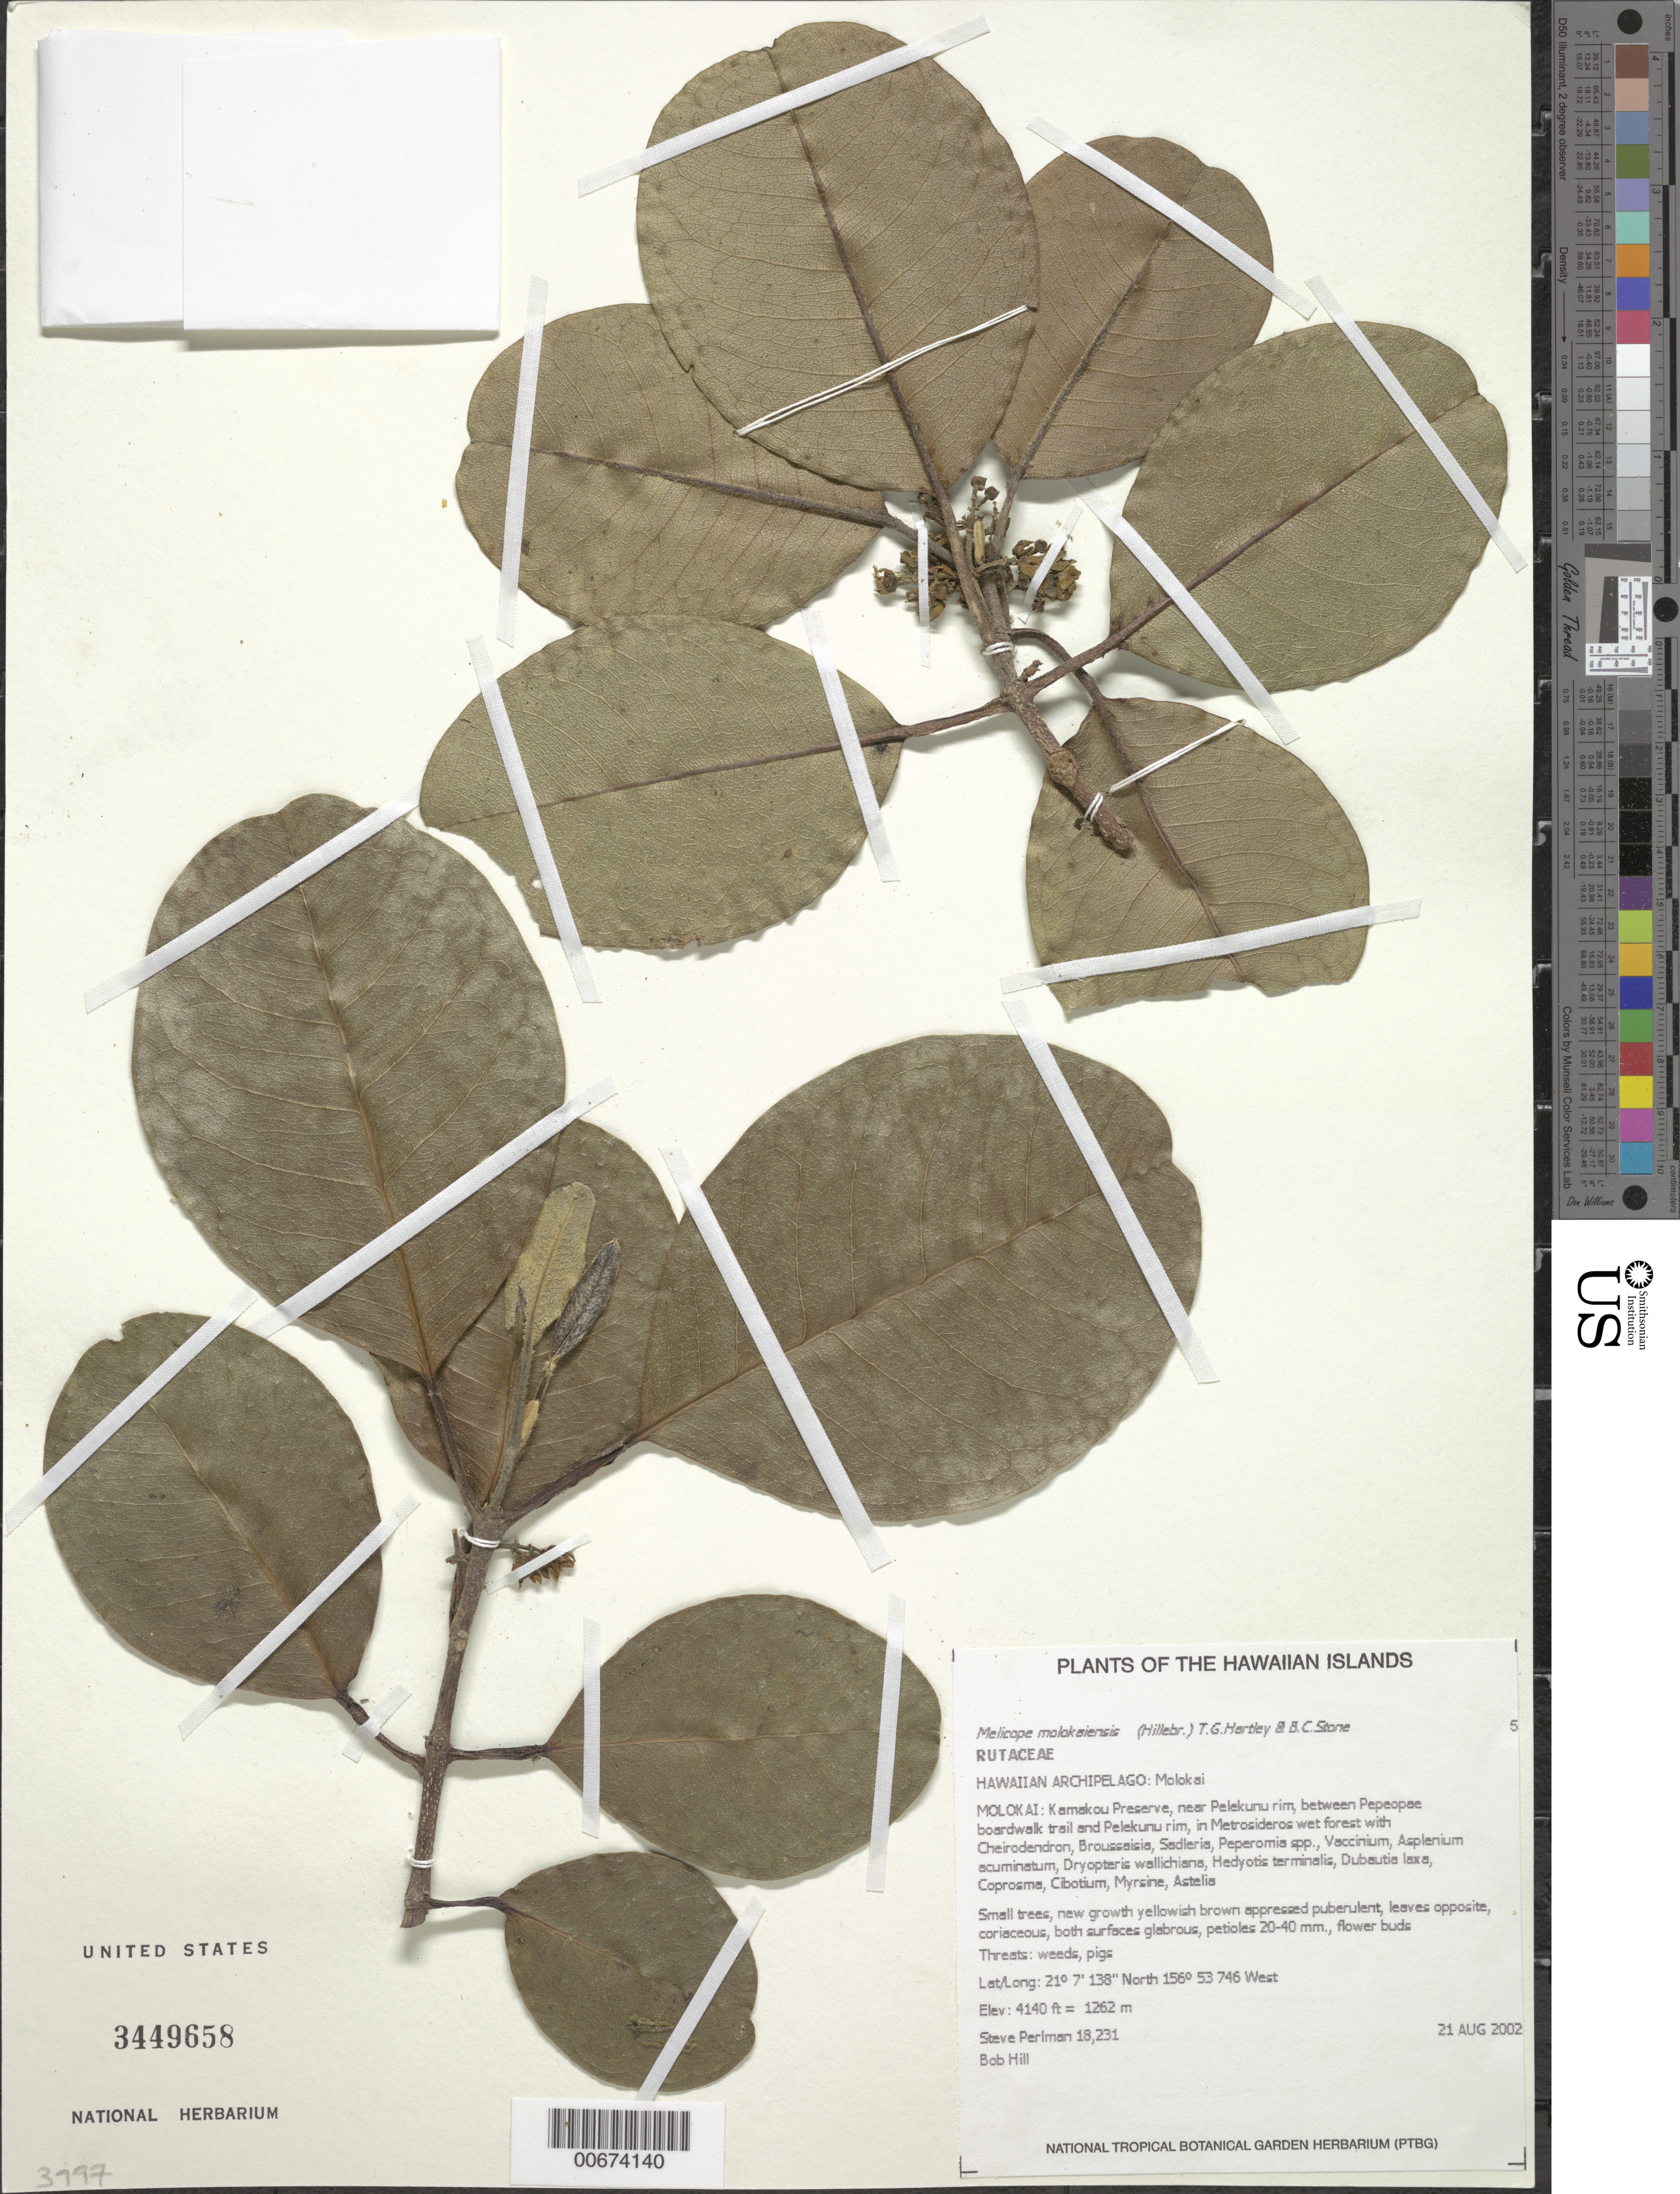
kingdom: Plantae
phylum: Tracheophyta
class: Magnoliopsida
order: Sapindales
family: Rutaceae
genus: Melicope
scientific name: Melicope molokaiensis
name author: (Hillebr.) T.G. Hartley & B.C. Stone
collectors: S. P. Perlman & B. Hill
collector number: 18231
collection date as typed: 21 Aug 2002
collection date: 2002-08-21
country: United States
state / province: Hawaii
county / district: Maui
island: Moloka'i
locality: Kamakou Preserve, near Pelekunu rim, between Pepeopai boardwalk trail and Pelekunu rim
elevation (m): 1262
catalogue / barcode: US 3449658